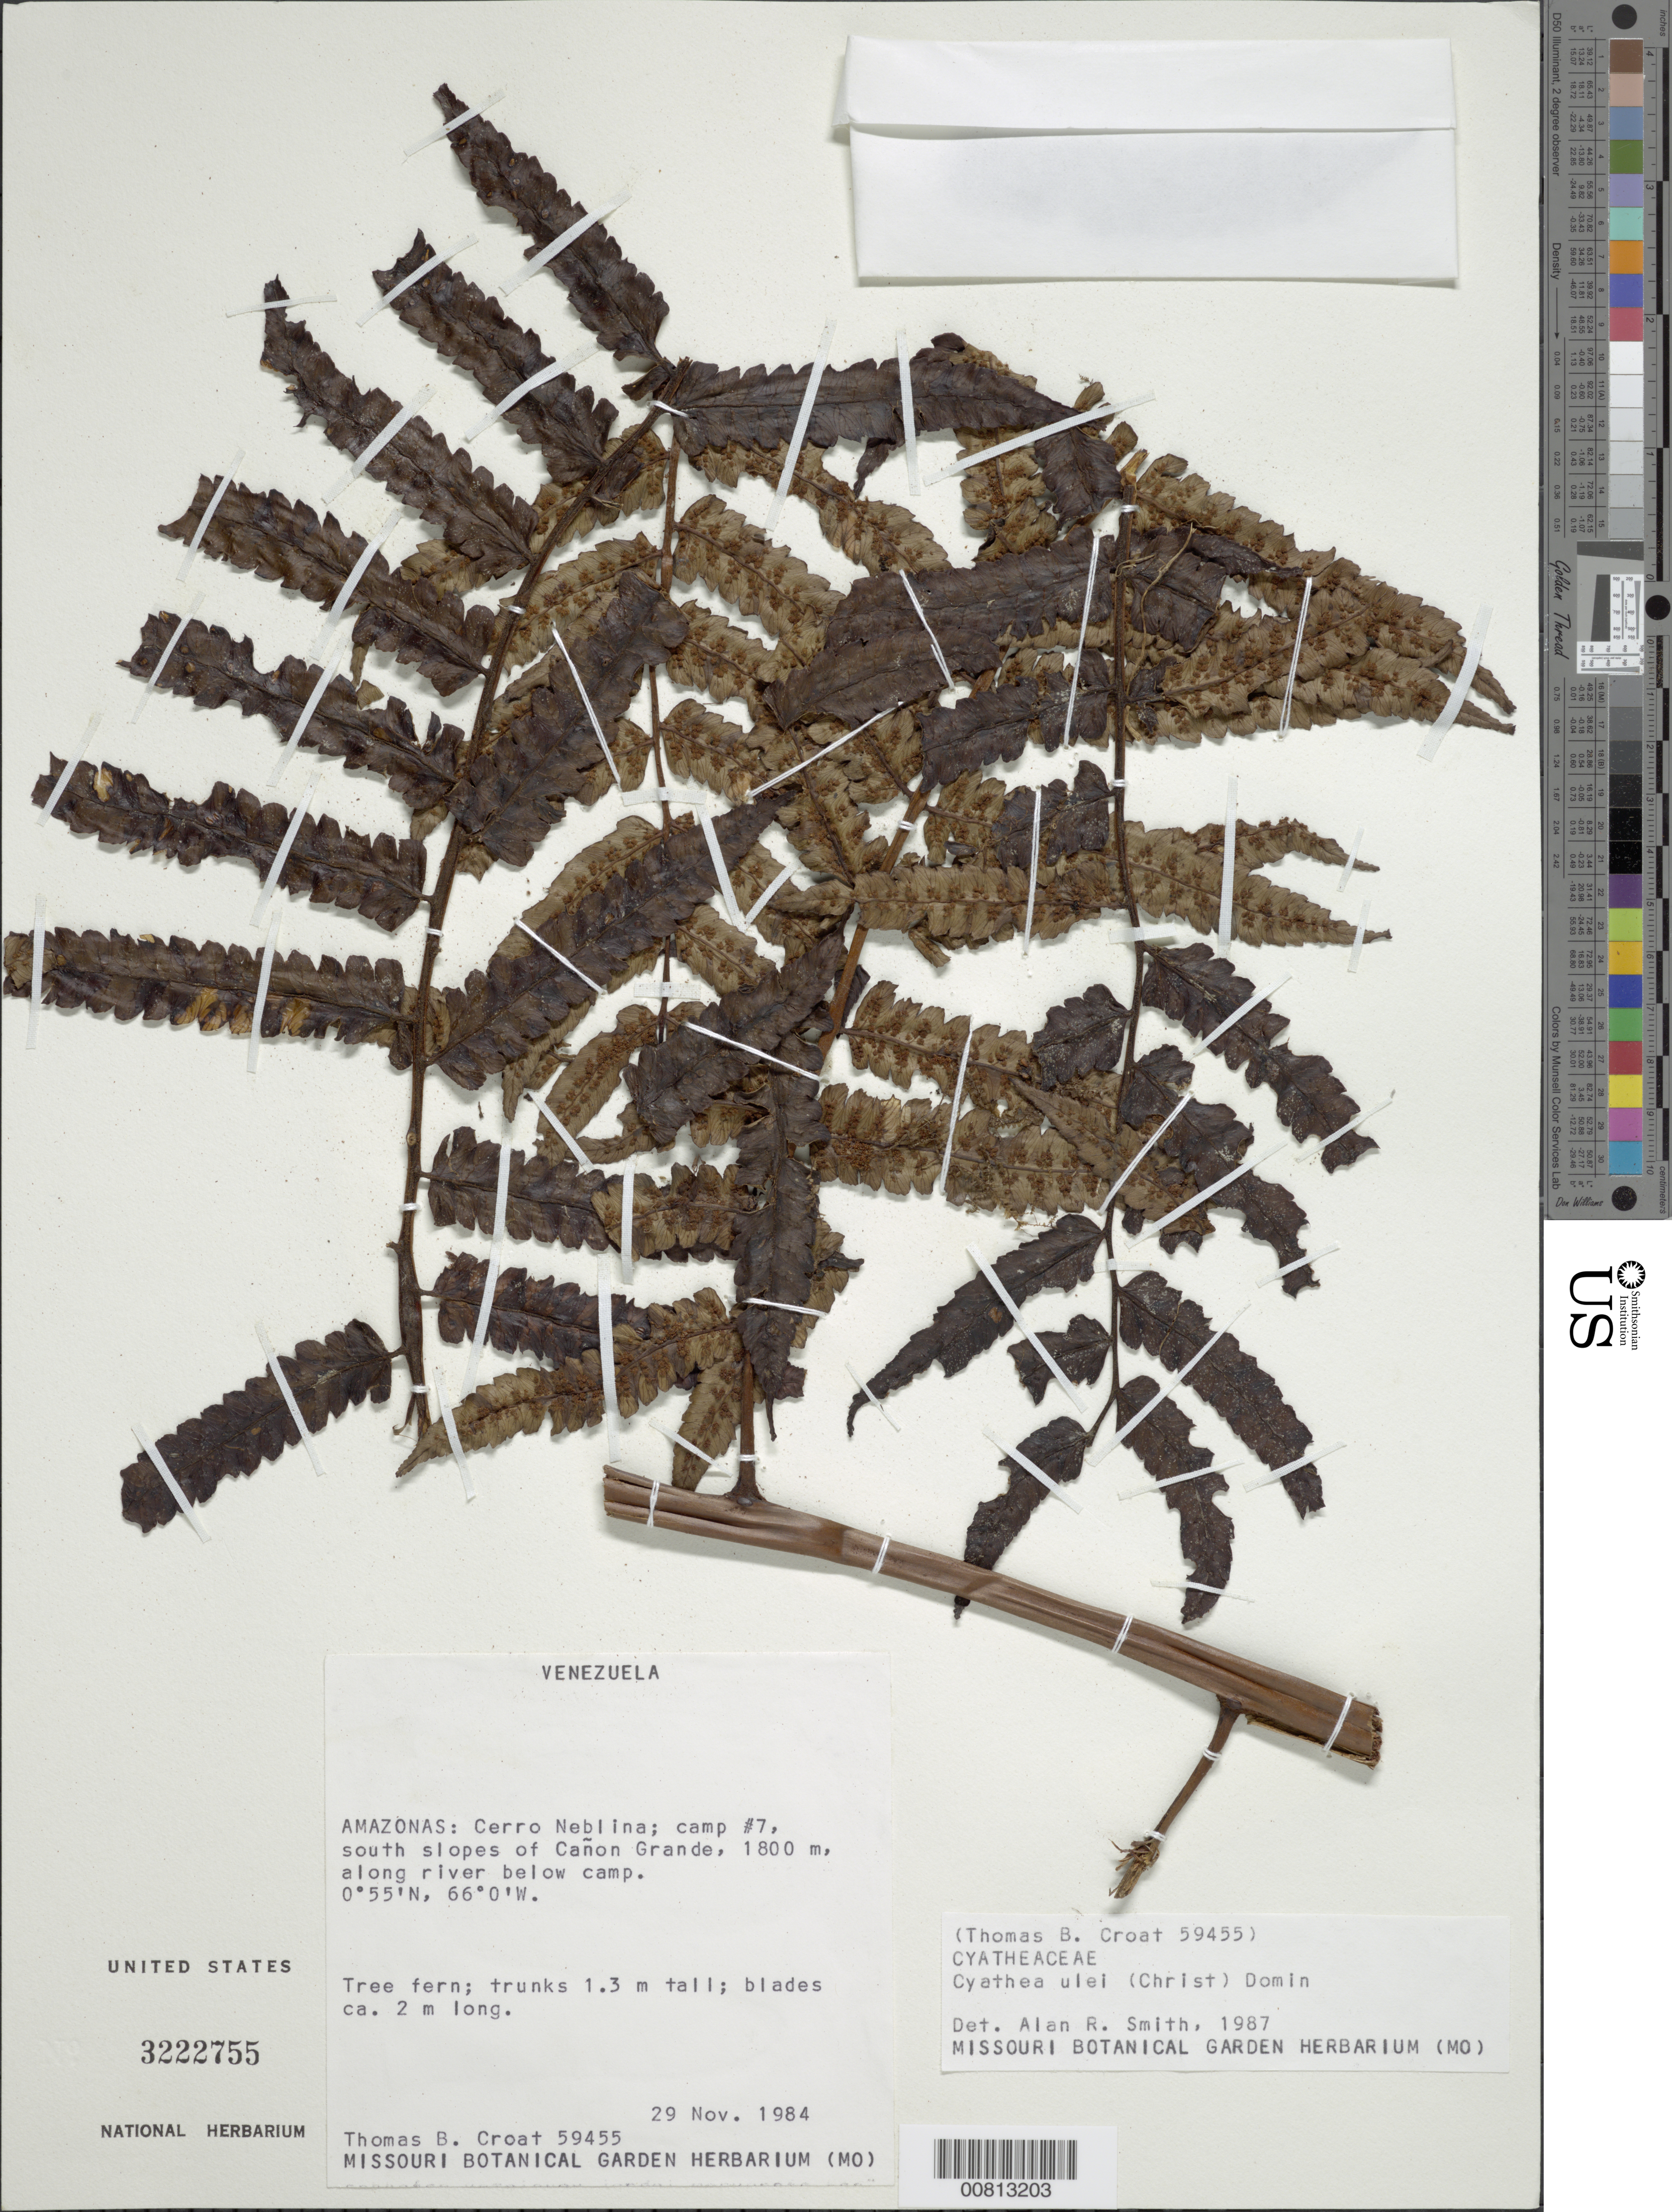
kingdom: Plantae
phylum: Tracheophyta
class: Polypodiopsida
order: Cyatheales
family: Cyatheaceae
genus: Cyathea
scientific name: Cyathea ulei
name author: (Christ) Domin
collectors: T. B. Croat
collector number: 59455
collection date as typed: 29-Nov-84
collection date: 1984-11-29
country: Venezuela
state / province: Amazonas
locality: Cerro Neblina, camp #7, S slopes of Cañon Grande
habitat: Along river below camp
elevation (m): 1800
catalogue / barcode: US 3222755